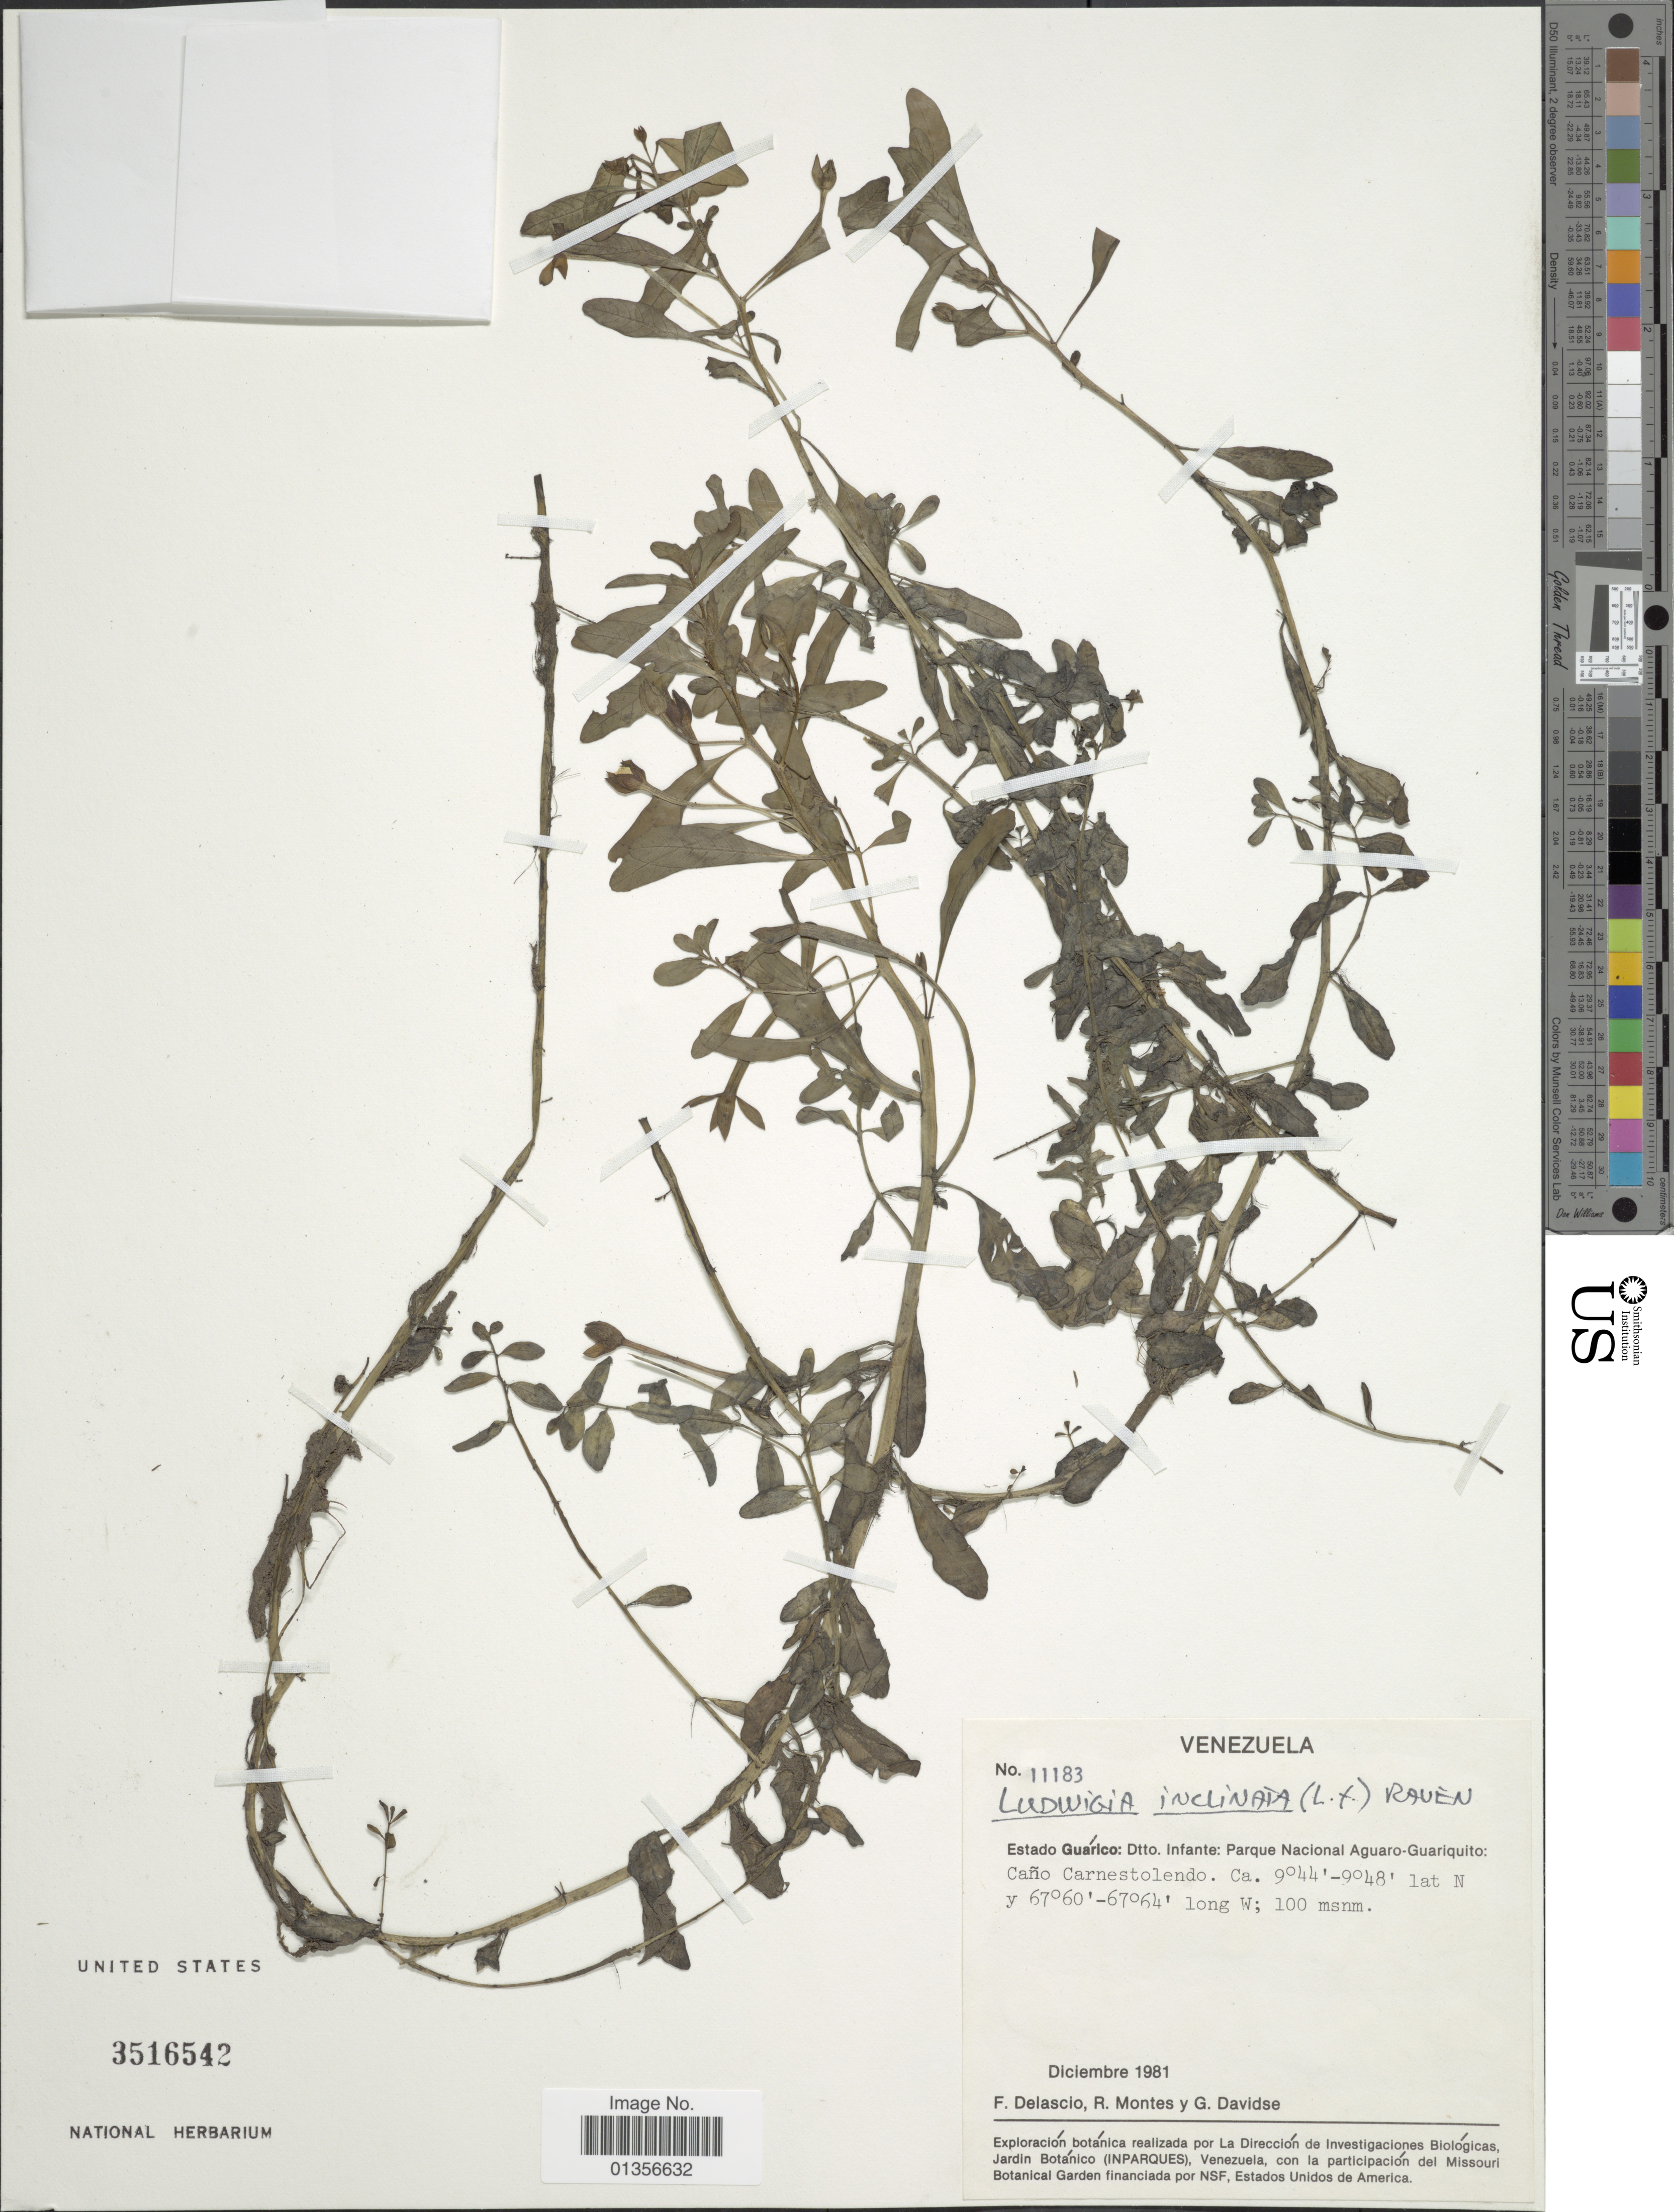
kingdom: Plantae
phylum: Tracheophyta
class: Magnoliopsida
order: Myrtales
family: Onagraceae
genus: Ludwigia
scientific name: Ludwigia inclinata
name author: (L. f.) M. Gómez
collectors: F. Delascio C., R. Montes & G. Davidse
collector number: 11183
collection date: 1981-12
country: Venezuela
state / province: Guarico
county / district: Leonardo Infante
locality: Dtto. Infante: Parque Nacional Aguaro-Guariquto: Caño Carnestolendo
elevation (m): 100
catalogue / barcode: US 3516542